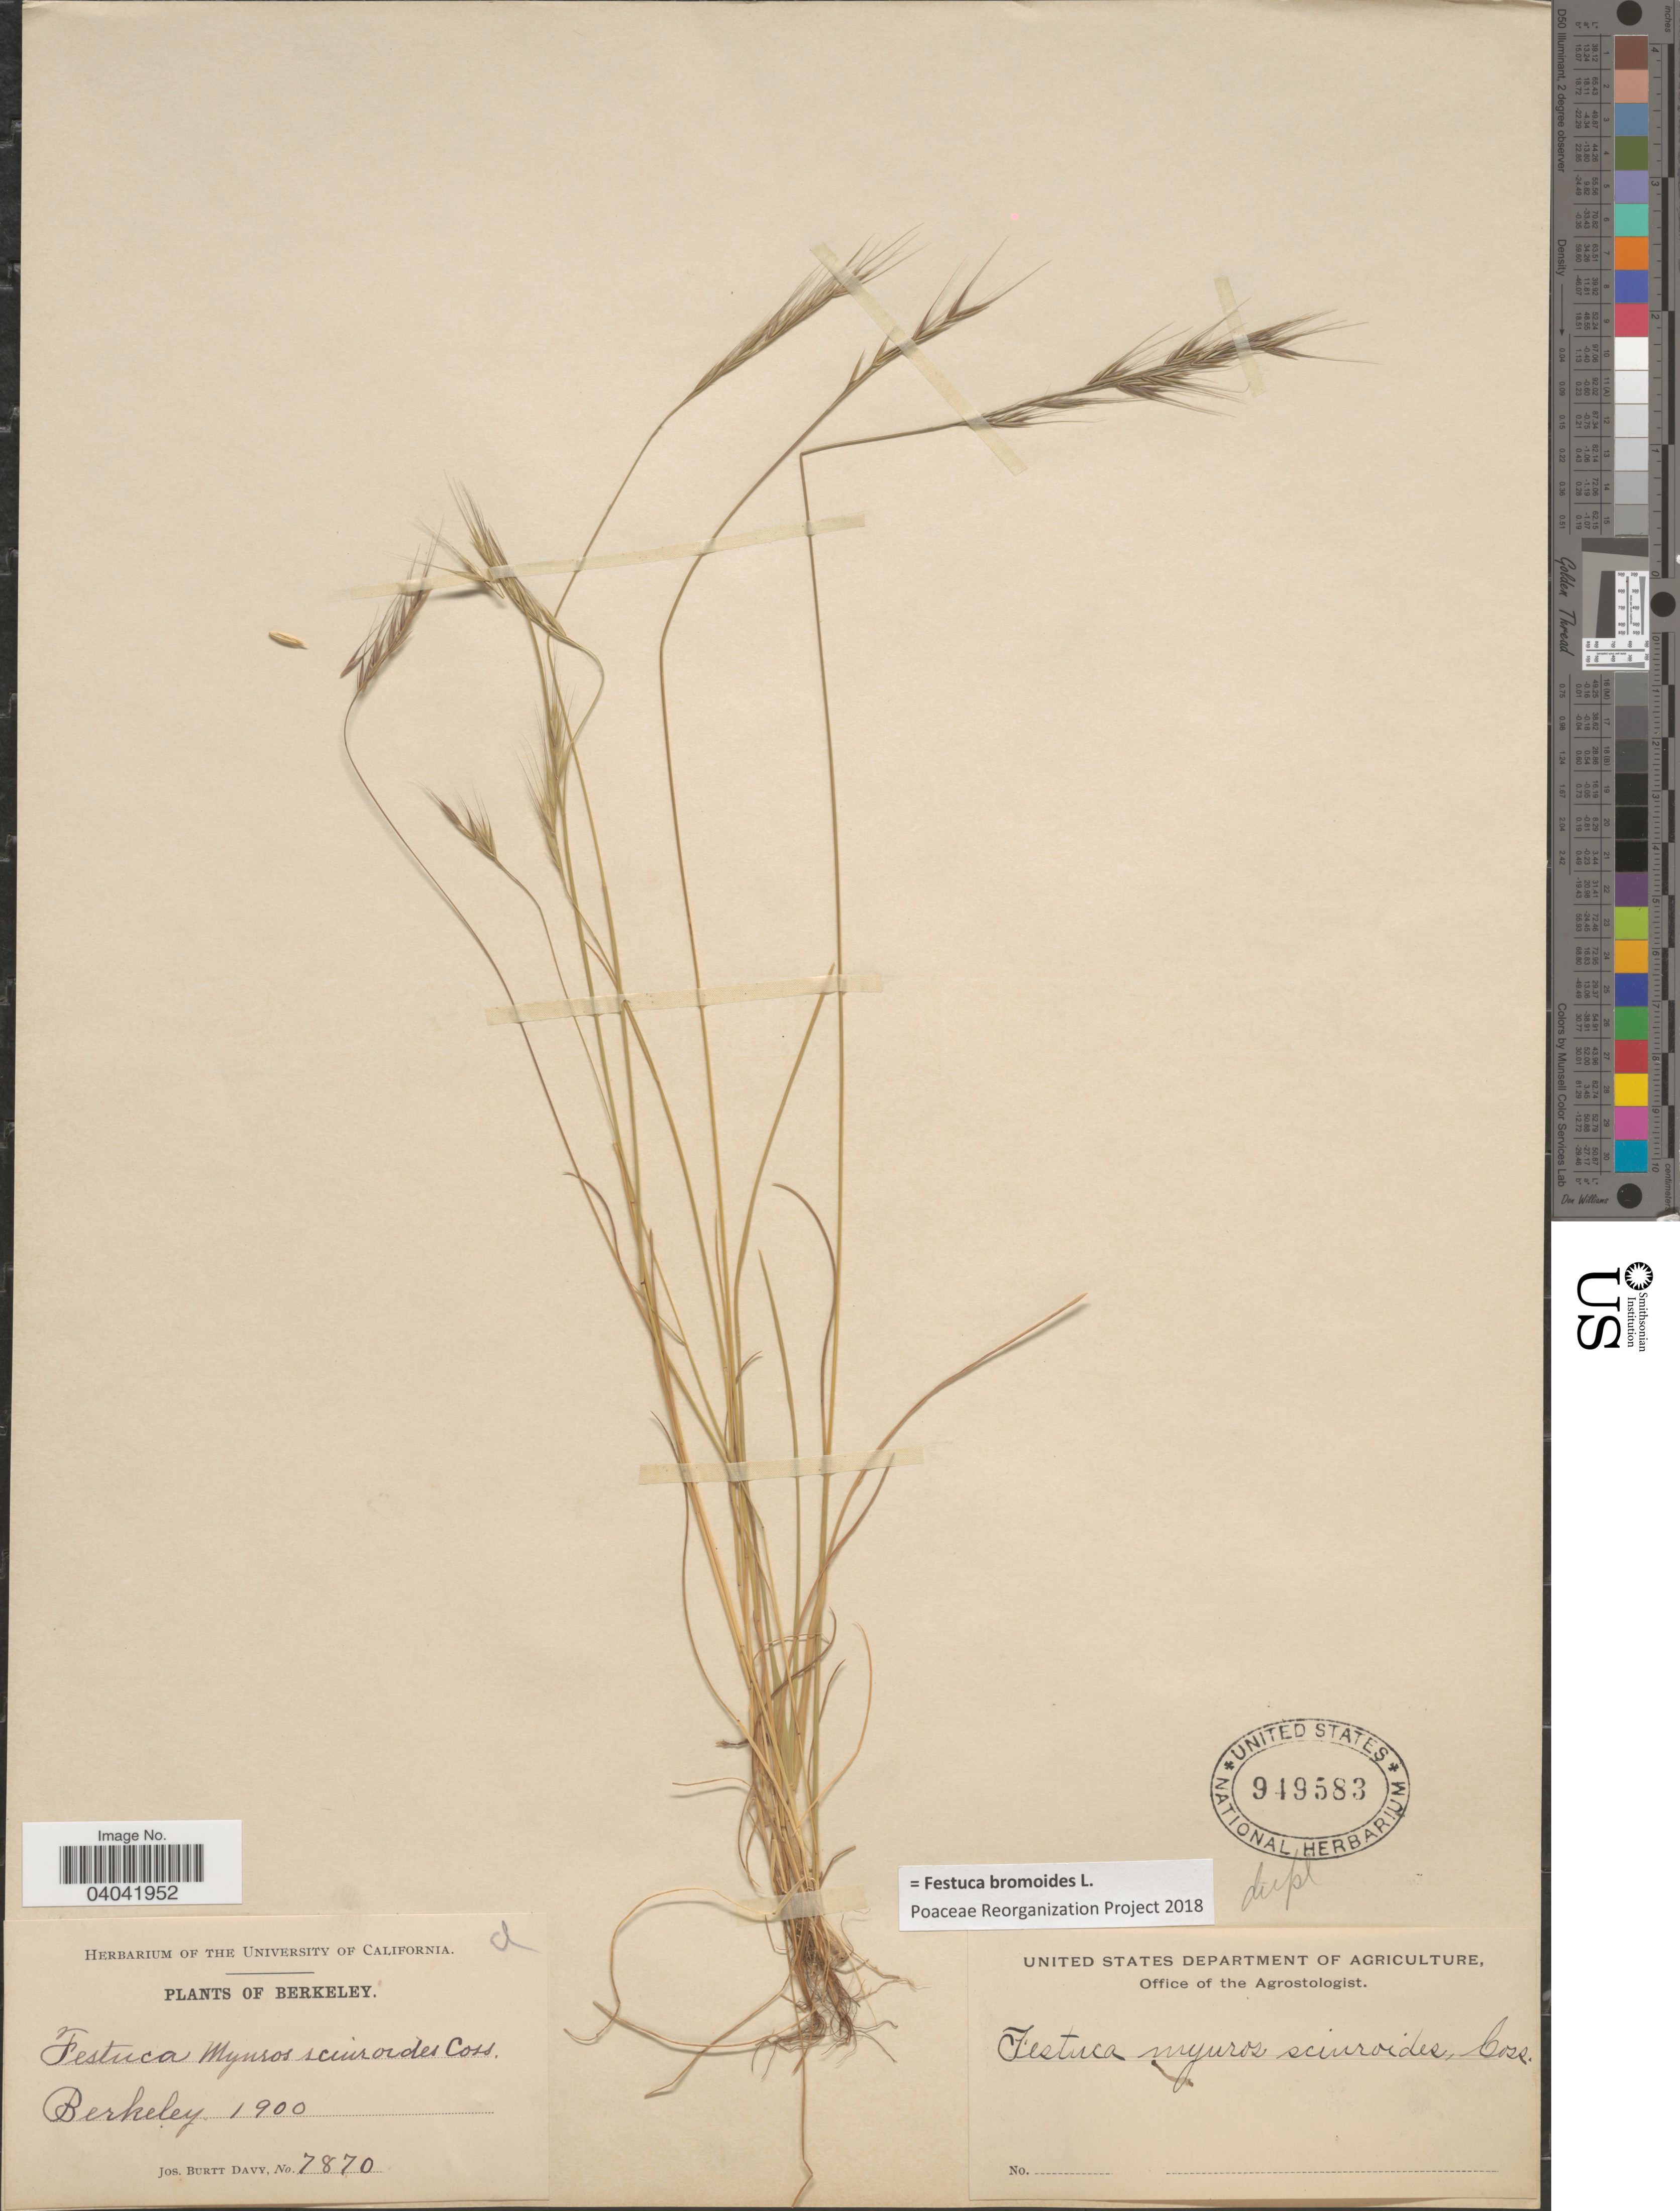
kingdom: Plantae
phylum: Tracheophyta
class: Liliopsida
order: Poales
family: Poaceae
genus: Festuca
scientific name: Festuca bromoides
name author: L.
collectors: J. Burtt Davy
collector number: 7870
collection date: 1900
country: United States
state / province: California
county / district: Alameda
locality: Berkeley.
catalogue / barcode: US 949583